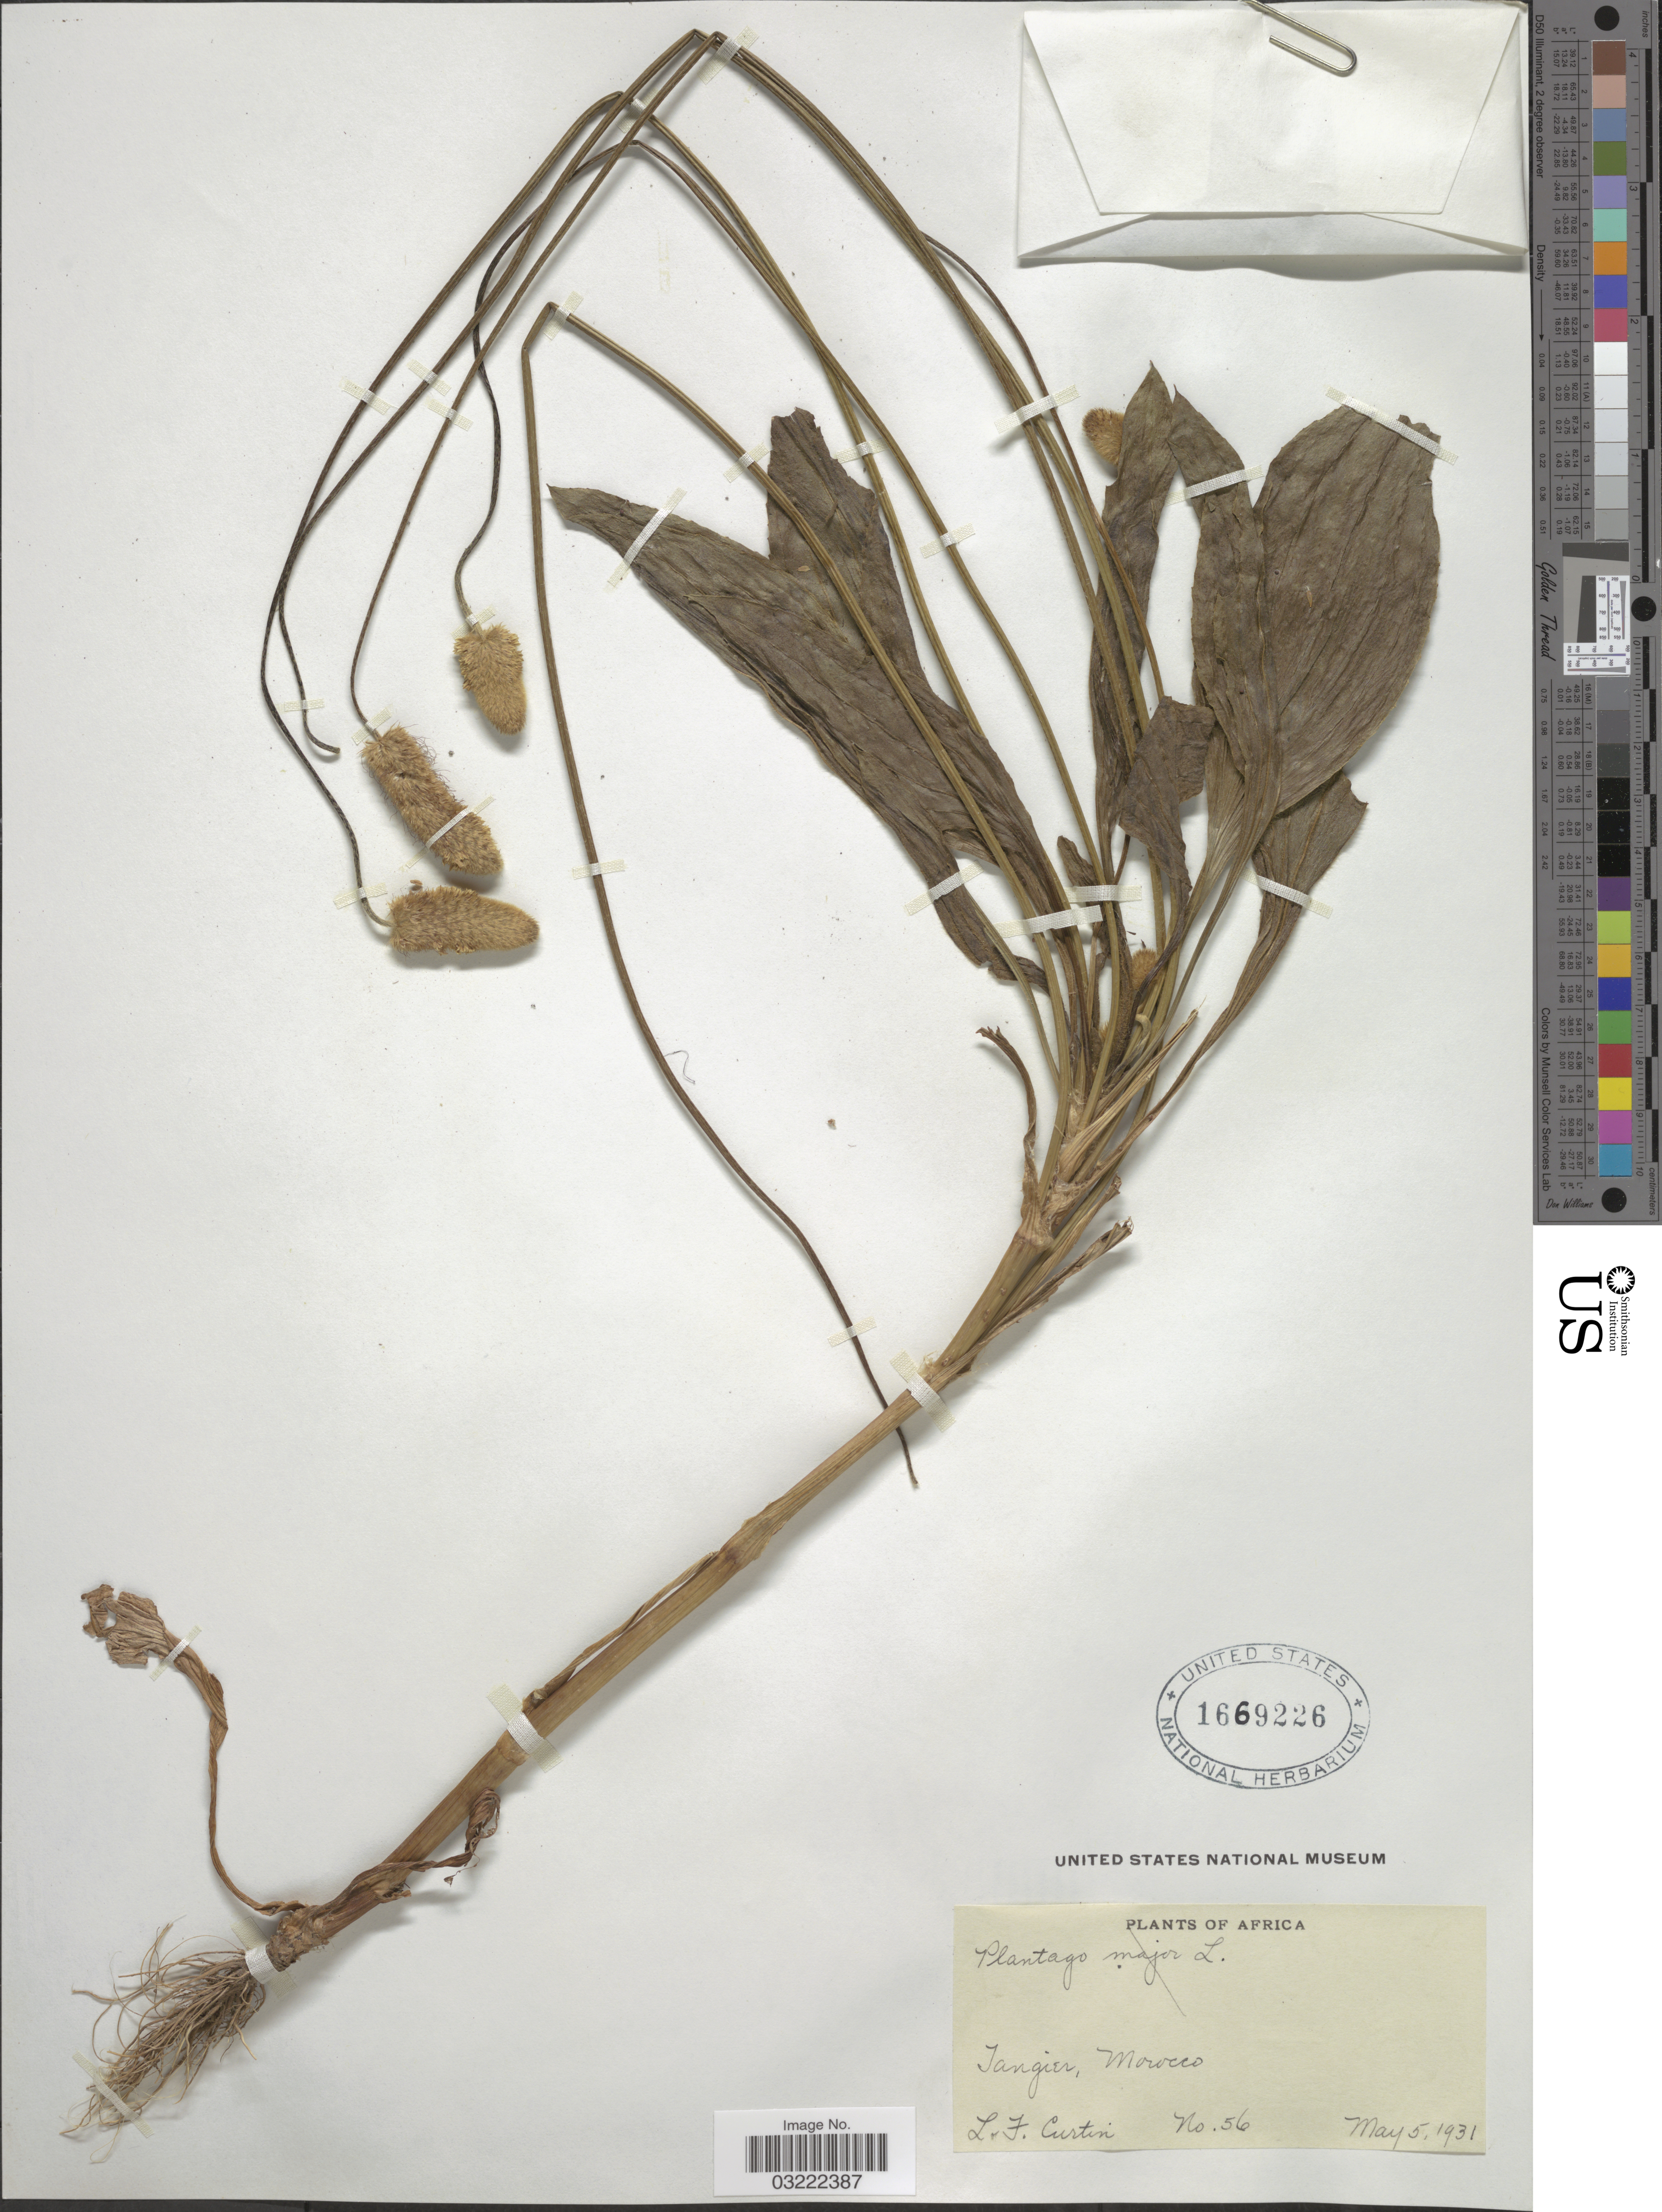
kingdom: Plantae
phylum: Tracheophyta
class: Magnoliopsida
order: Lamiales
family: Plantaginaceae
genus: Plantago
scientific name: Plantago lagopus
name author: L.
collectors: L. Curtin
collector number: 56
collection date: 1931-05-05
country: Morocco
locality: Tangier, Morocco.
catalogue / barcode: US 1669226